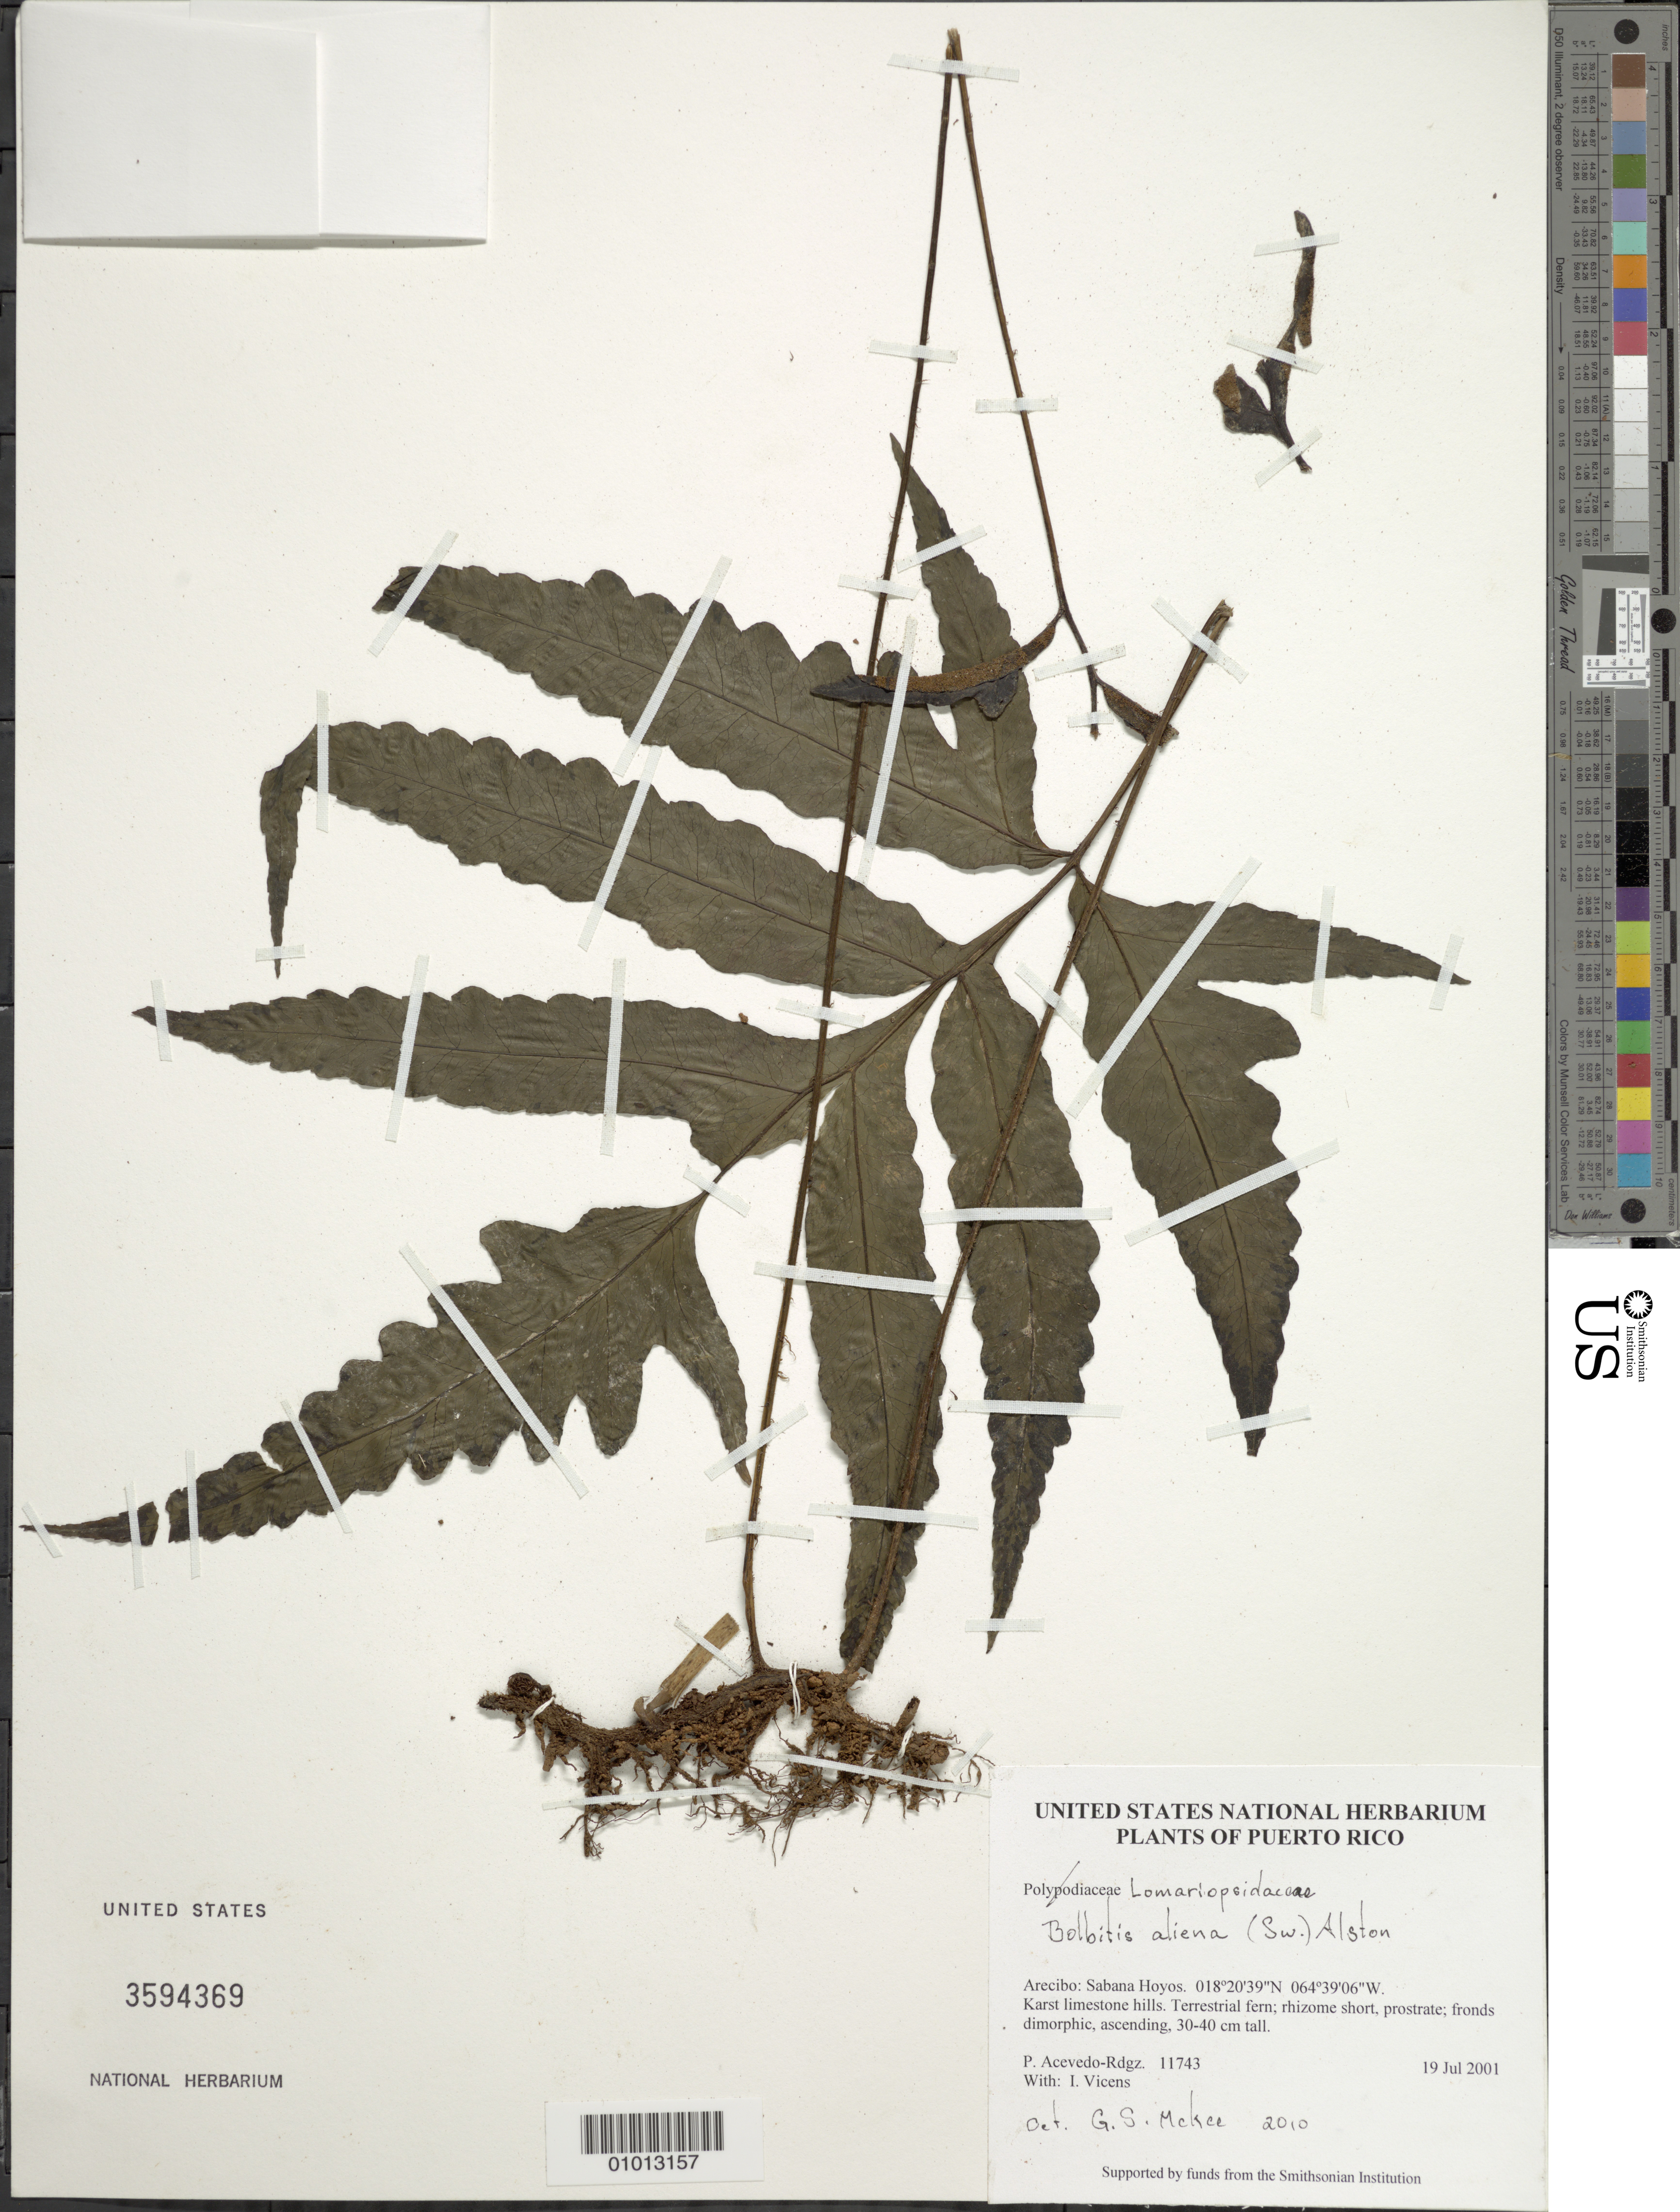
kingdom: Plantae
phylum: Tracheophyta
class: Polypodiopsida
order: Polypodiales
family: Dryopteridaceae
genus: Bolbitis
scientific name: Bolbitis aliena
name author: (Sw.) Alston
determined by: McKee, G. S., (US), NMNH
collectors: P. Acevedo-Rodr. & I. Vicens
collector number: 11743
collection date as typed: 19 Jul 2001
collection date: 2001-07-19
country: Puerto Rico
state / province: Arecibo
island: Puerto Rico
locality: Arecibo: Sabana Hoyos.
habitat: Karst limestone hills.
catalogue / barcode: US 3594369